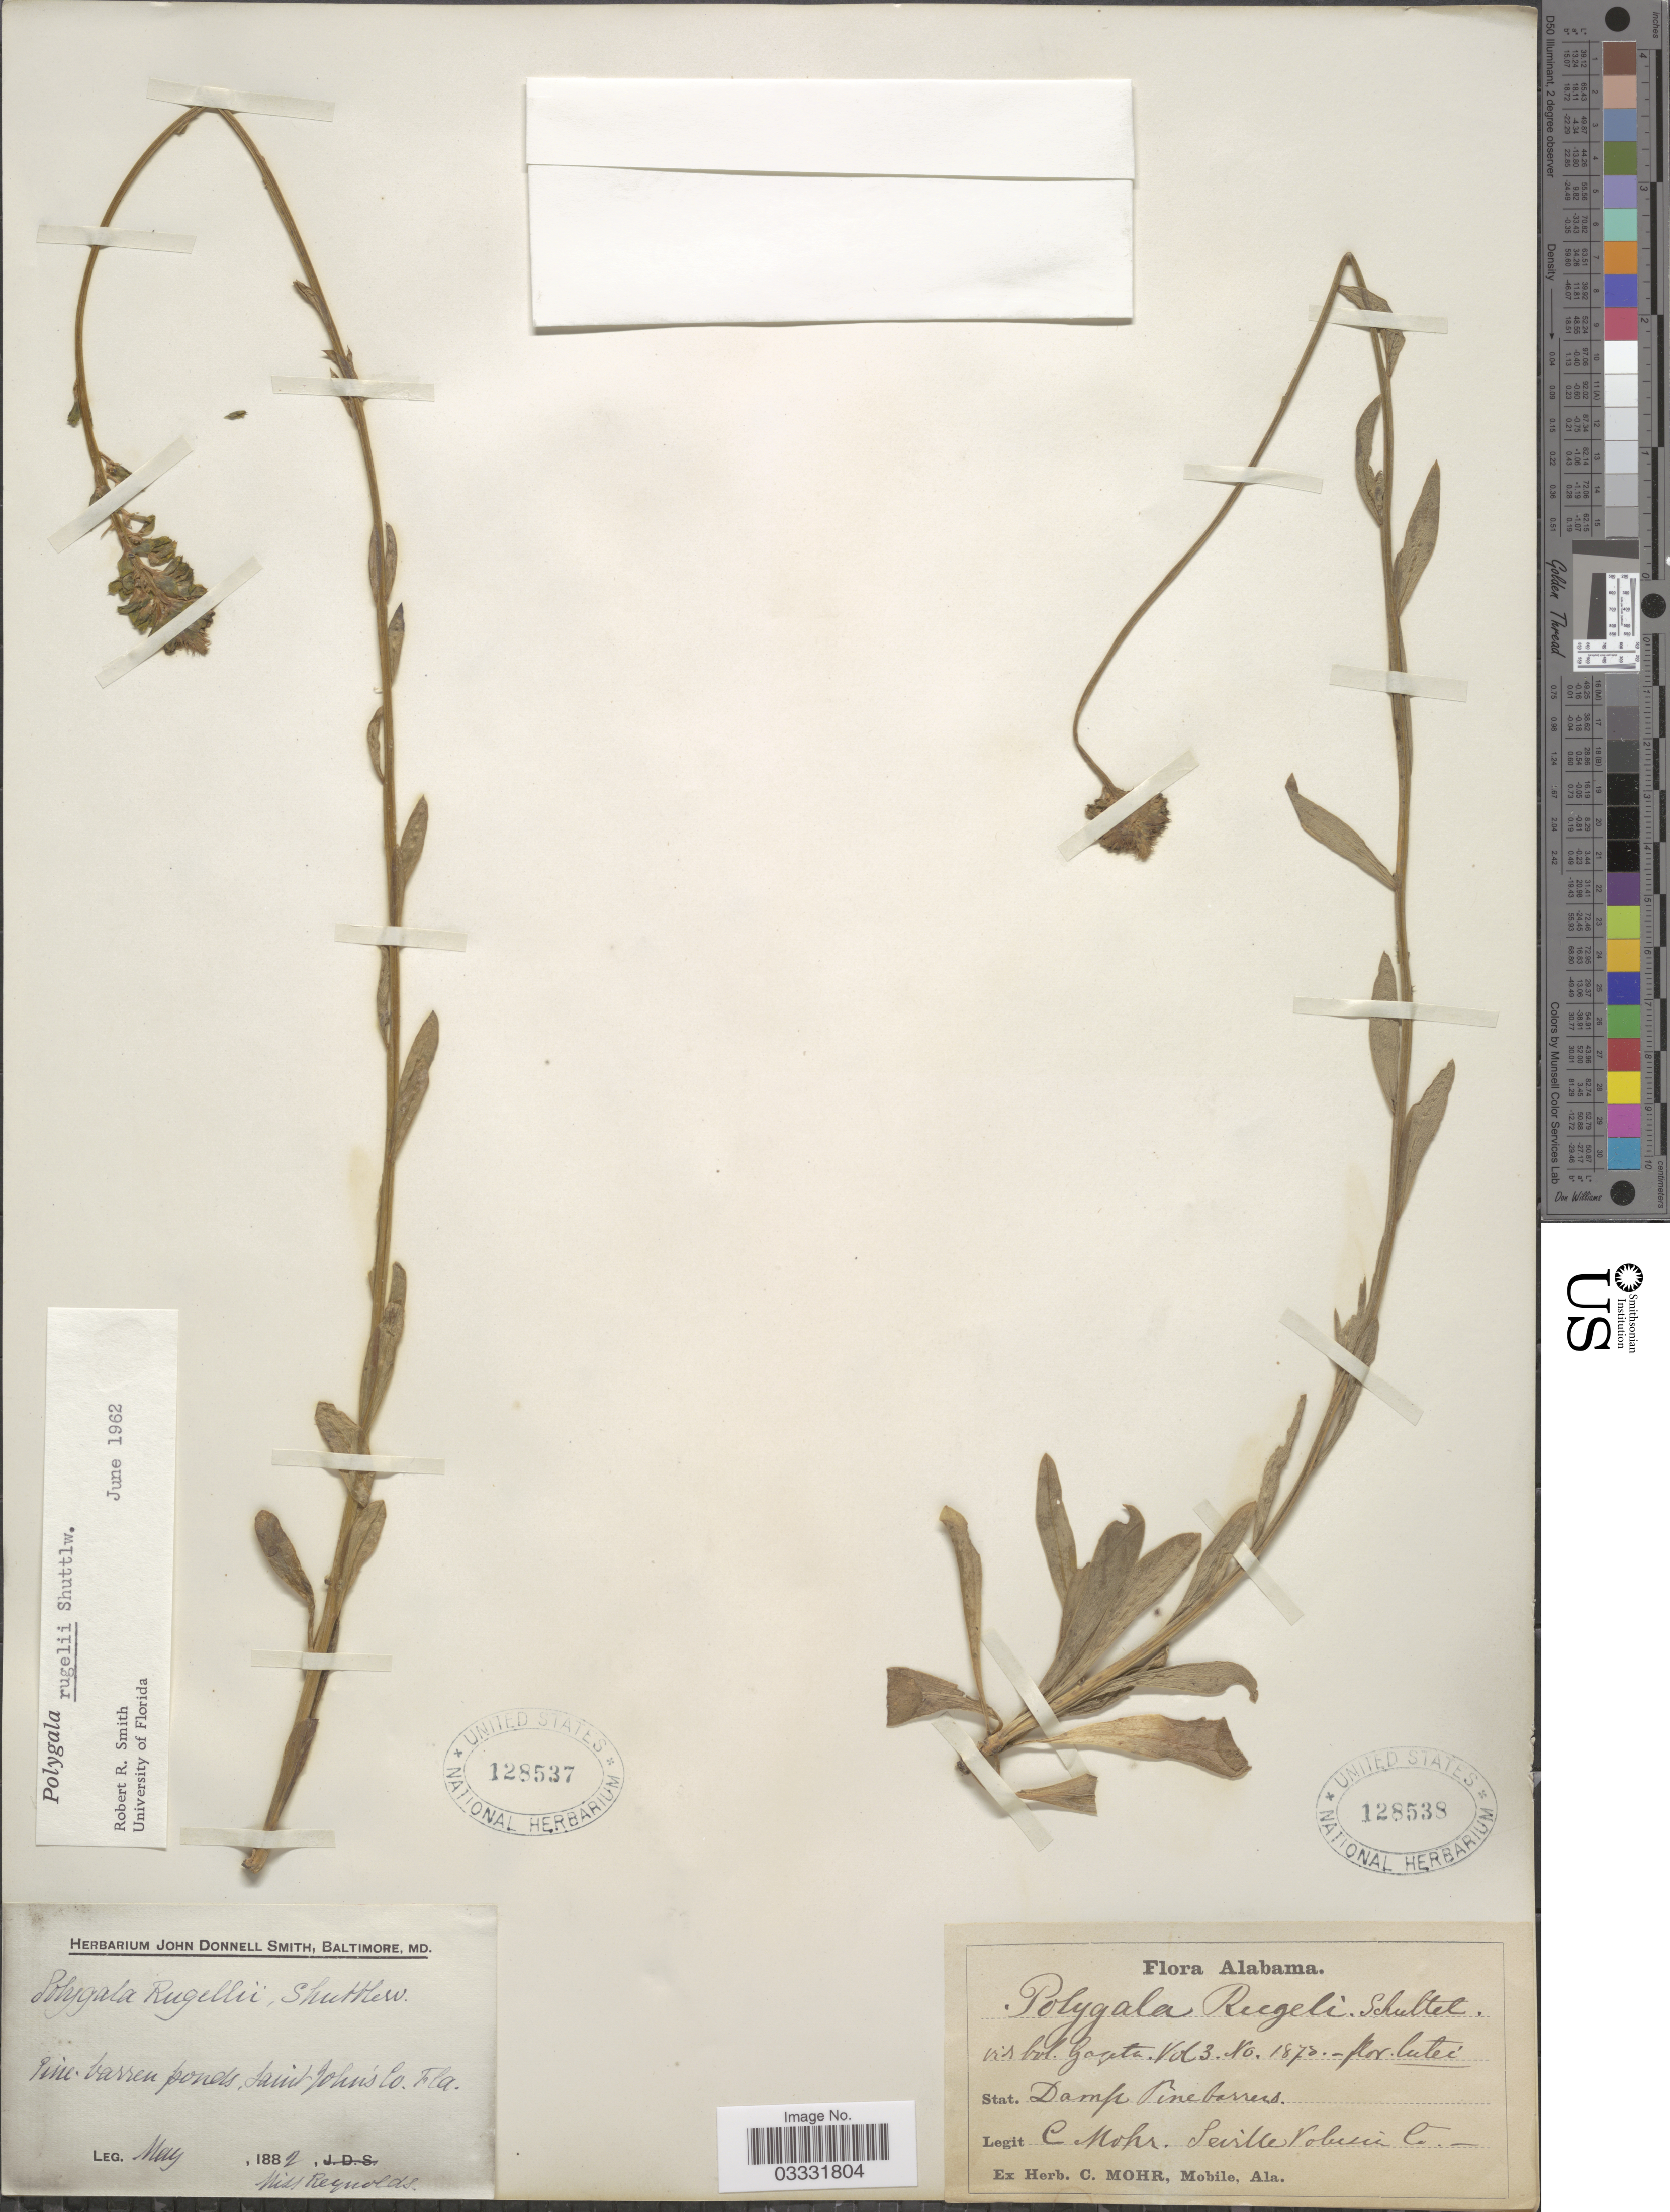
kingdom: Plantae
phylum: Tracheophyta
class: Magnoliopsida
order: Fabales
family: Polygalaceae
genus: Polygala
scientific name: Polygala rugelii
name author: Shuttlew. ex Chapm.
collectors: C. T. Mohr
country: United States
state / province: Alabama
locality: Seville Volusia Co.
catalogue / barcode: US 128538-2